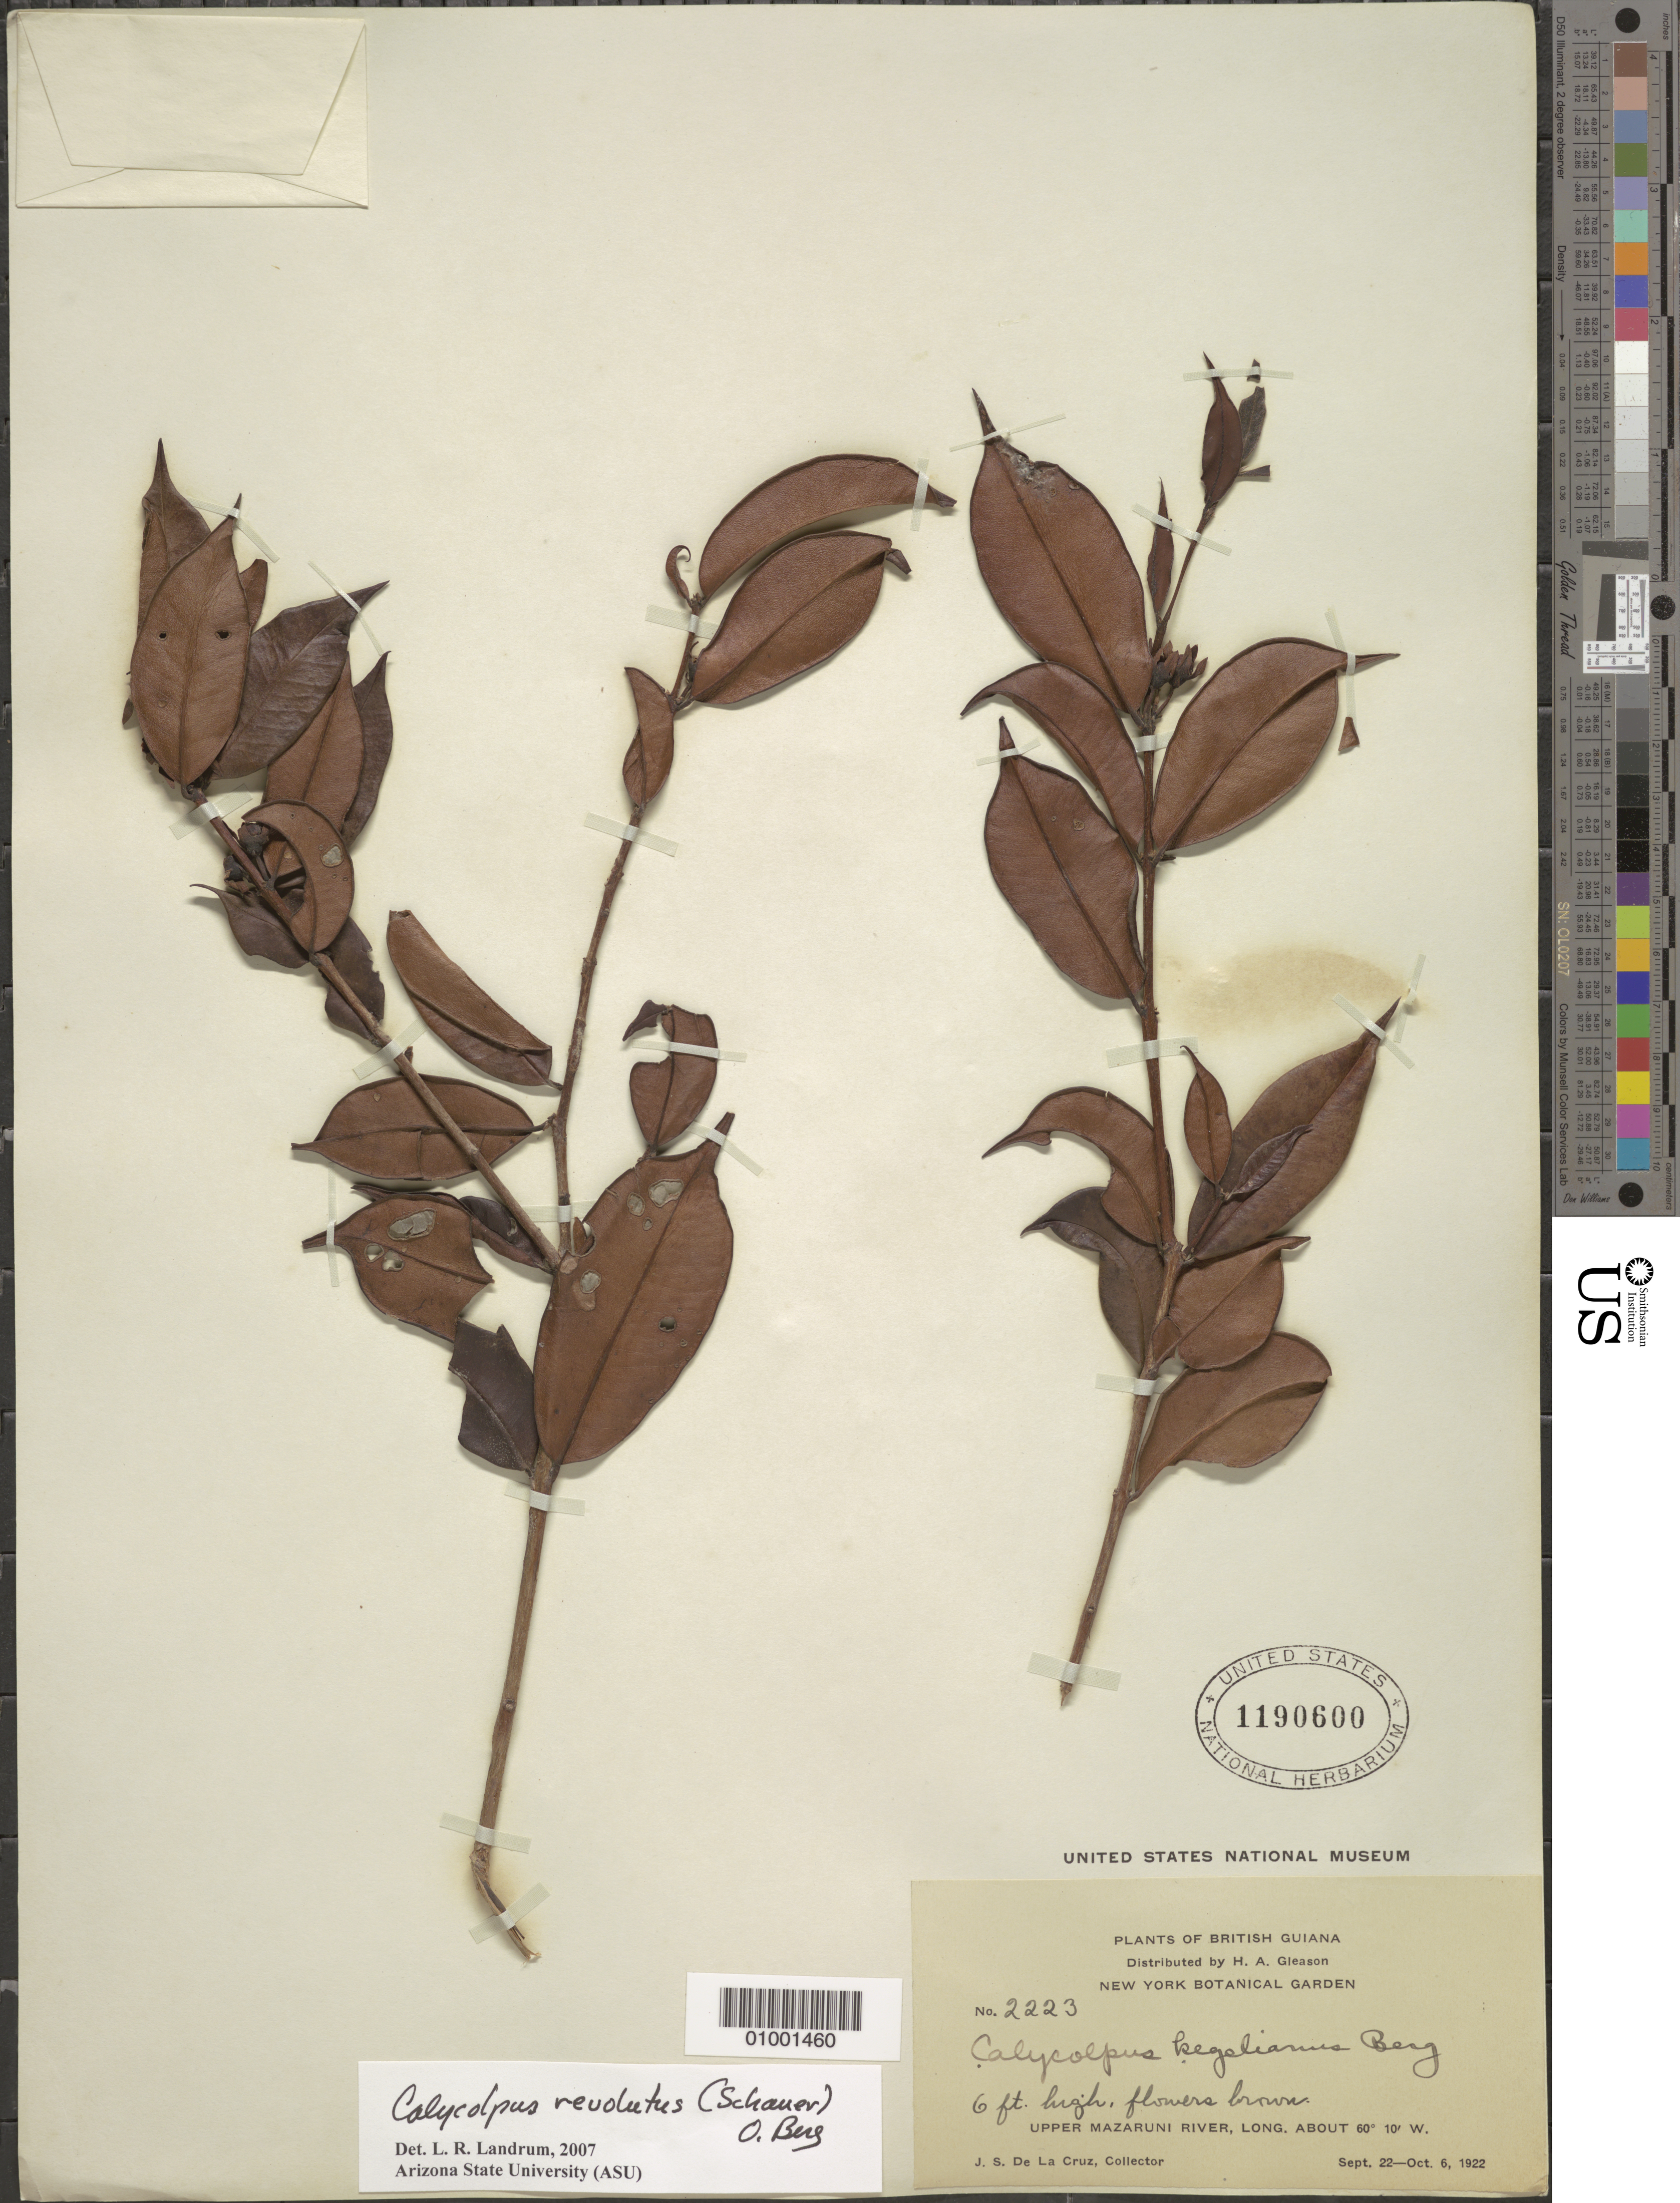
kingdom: Plantae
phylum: Tracheophyta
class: Magnoliopsida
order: Myrtales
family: Myrtaceae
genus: Calycolpus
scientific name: Calycolpus revolutus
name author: (Schauer) O. Berg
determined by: Landrum, L. R.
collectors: J. S. de la Cruz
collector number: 2223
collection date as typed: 22-Sep-22 to 6-Oct-22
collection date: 1922-09-22/1922-10-06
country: Guyana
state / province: Cuyuni-Mazaruni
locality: Upper Mazaruni R.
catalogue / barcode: US 1190600